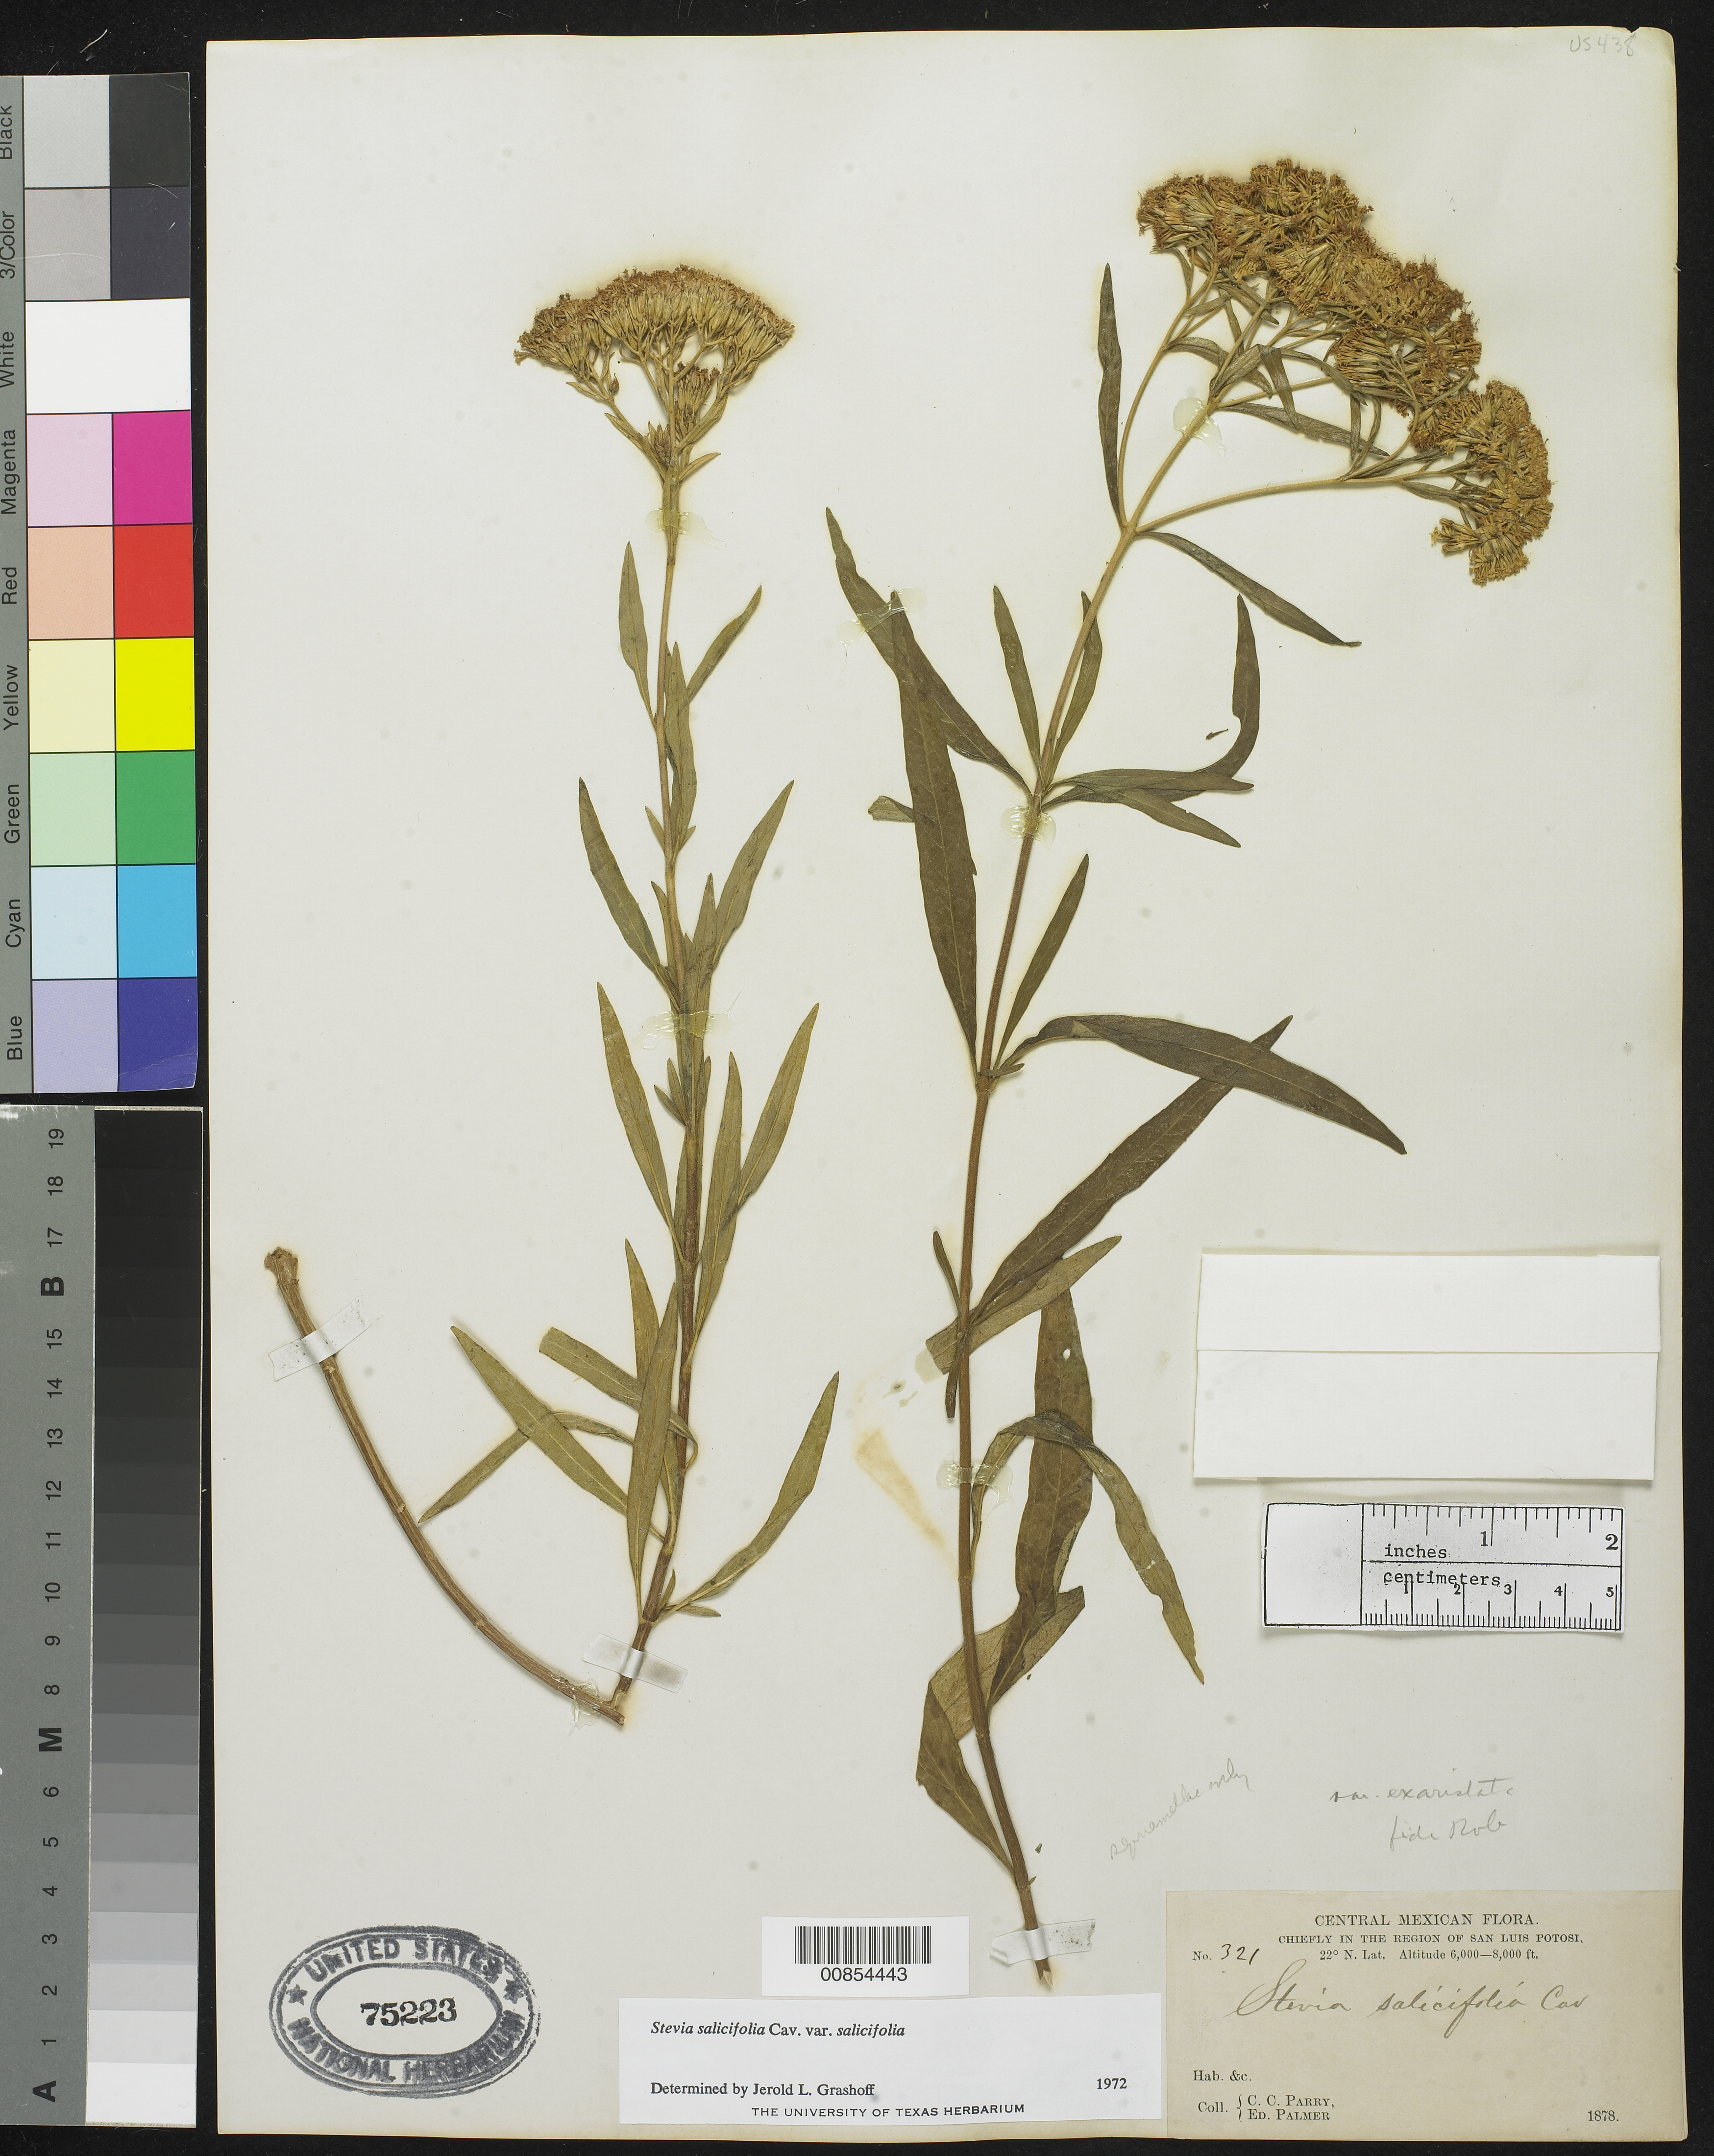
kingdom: Plantae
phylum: Tracheophyta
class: Magnoliopsida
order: Asterales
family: Asteraceae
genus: Stevia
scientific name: Stevia salicifolia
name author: Cav.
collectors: C. C. Parry & E. Palmer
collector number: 321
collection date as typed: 1878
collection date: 1878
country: Mexico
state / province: San Luis Potosí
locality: Chiefly in the region of San Luis Potosí.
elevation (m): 1829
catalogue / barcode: US 75223